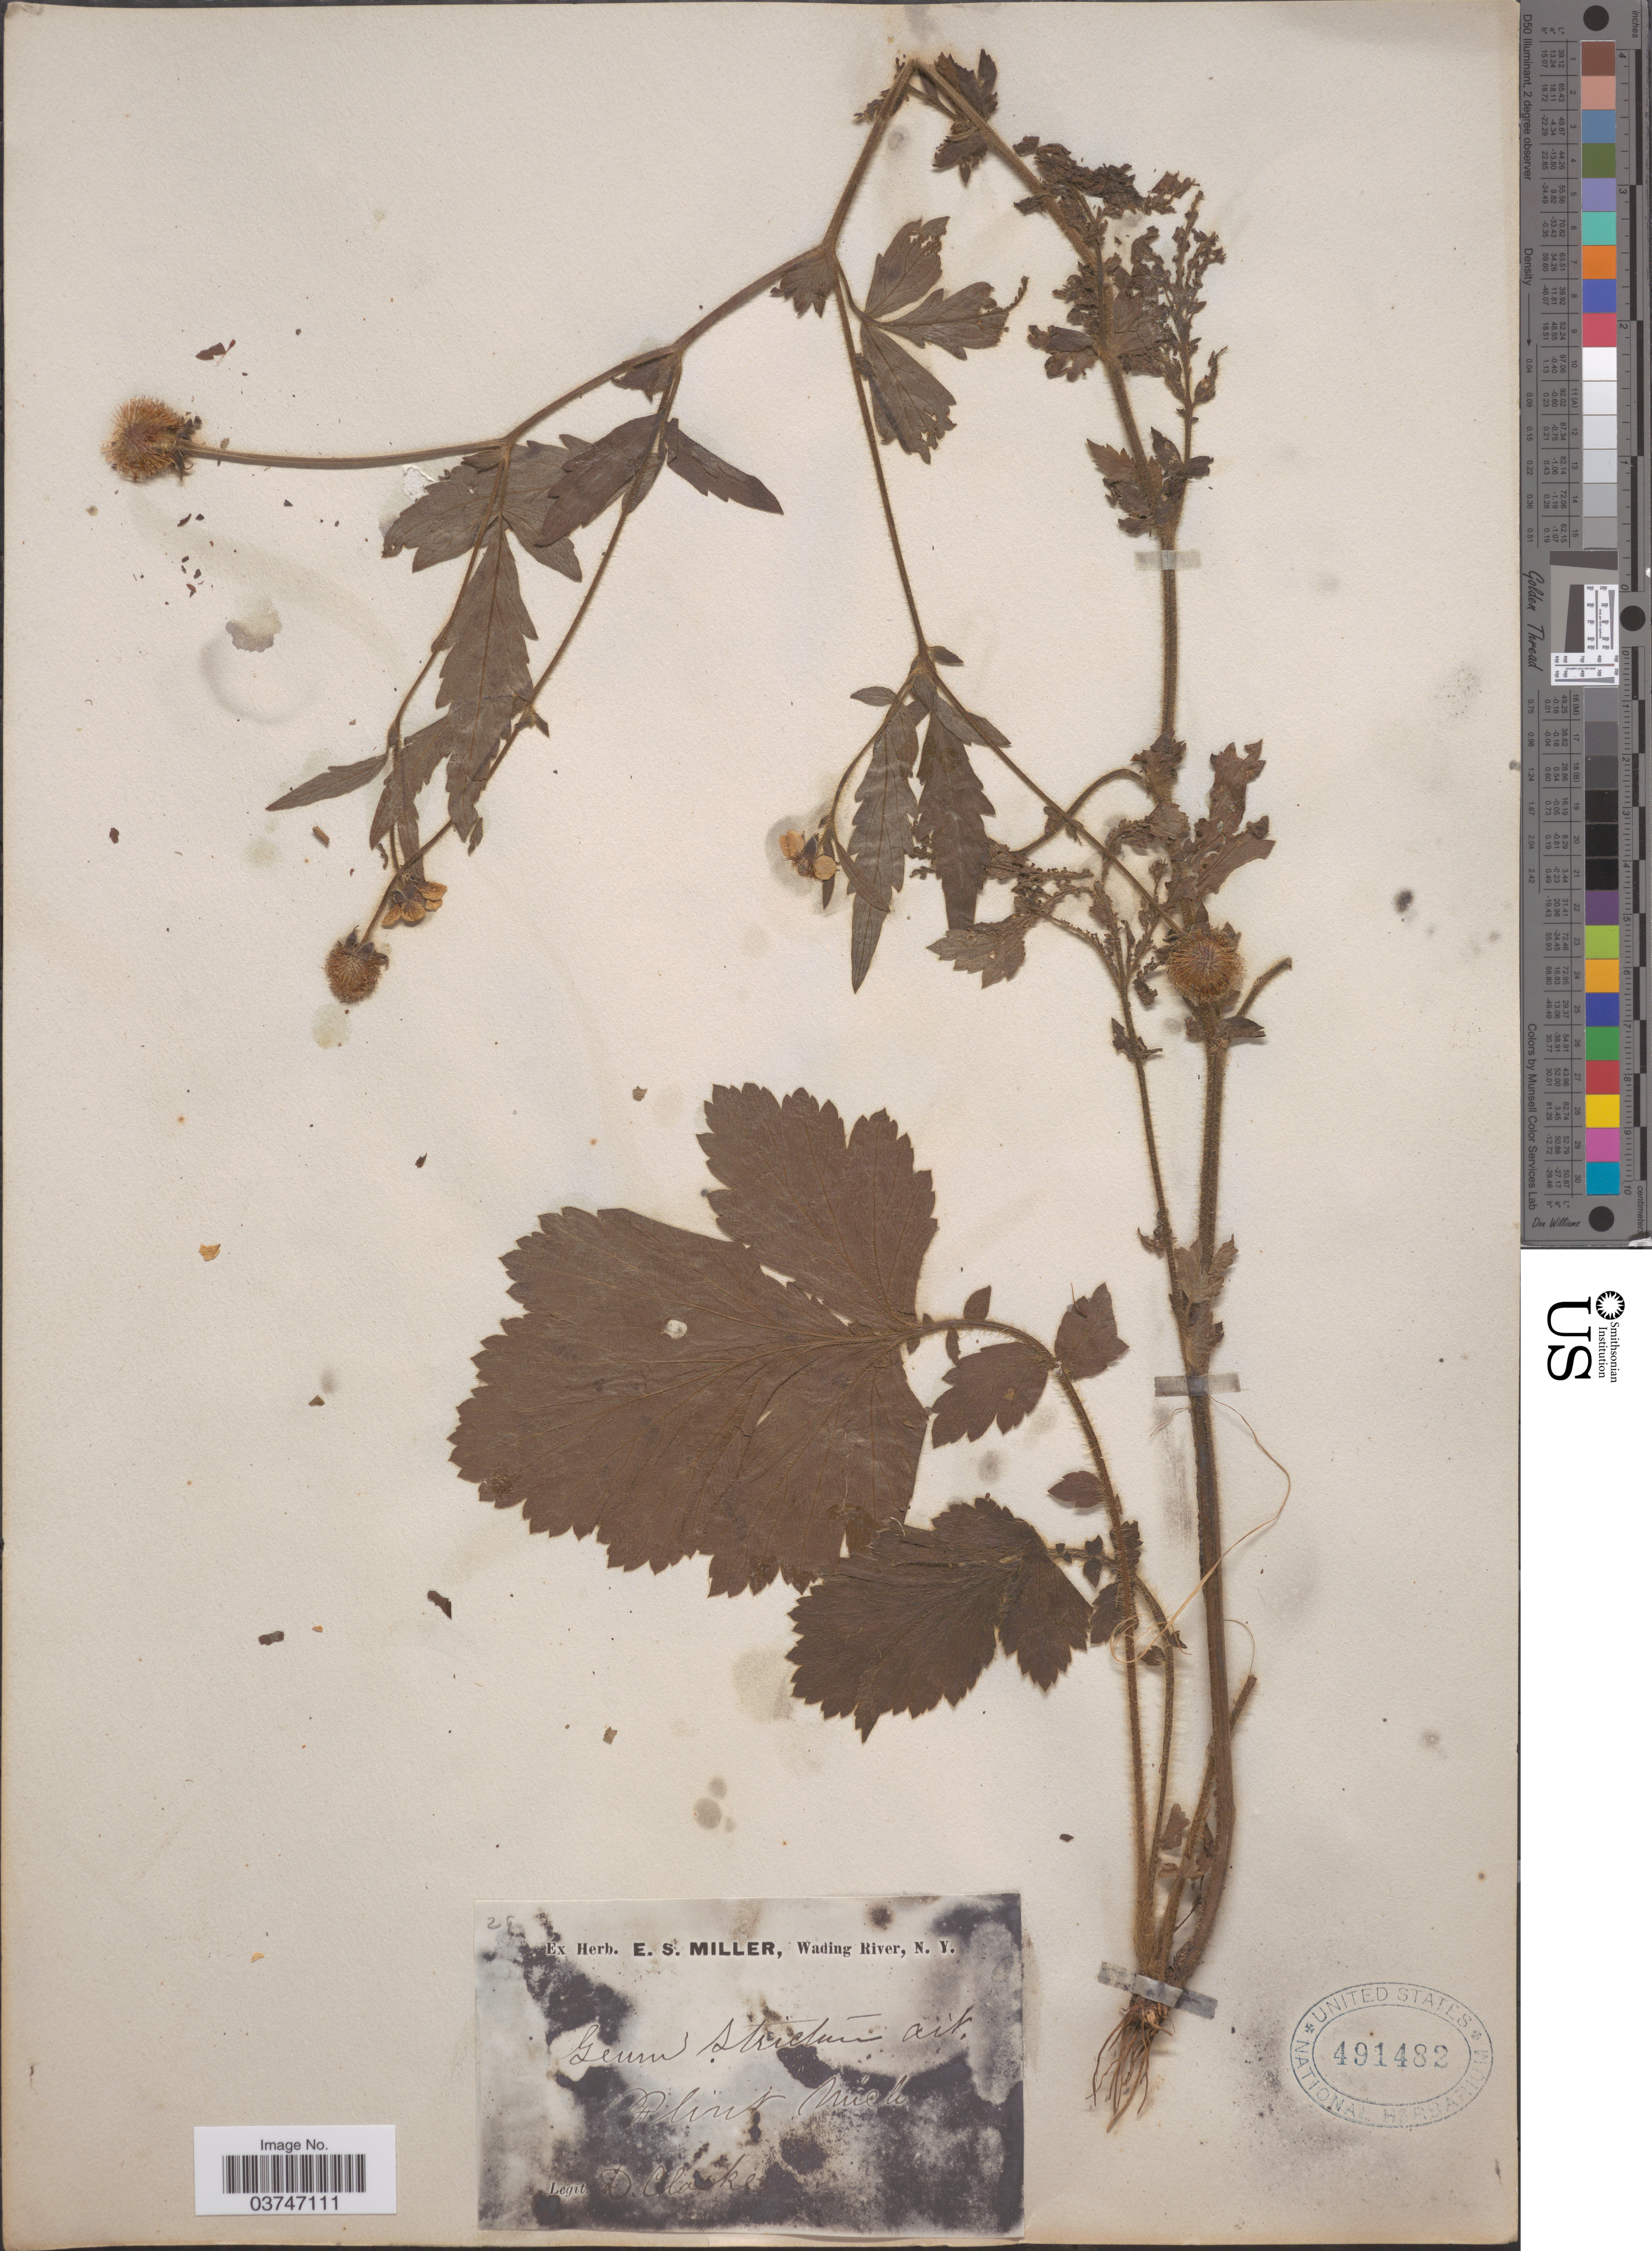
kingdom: Plantae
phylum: Tracheophyta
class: Magnoliopsida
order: Rosales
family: Rosaceae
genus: Geum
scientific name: Geum aleppicum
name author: Jacq.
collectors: D. Clarke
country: United States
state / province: Michigan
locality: Flint.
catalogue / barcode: US 491482